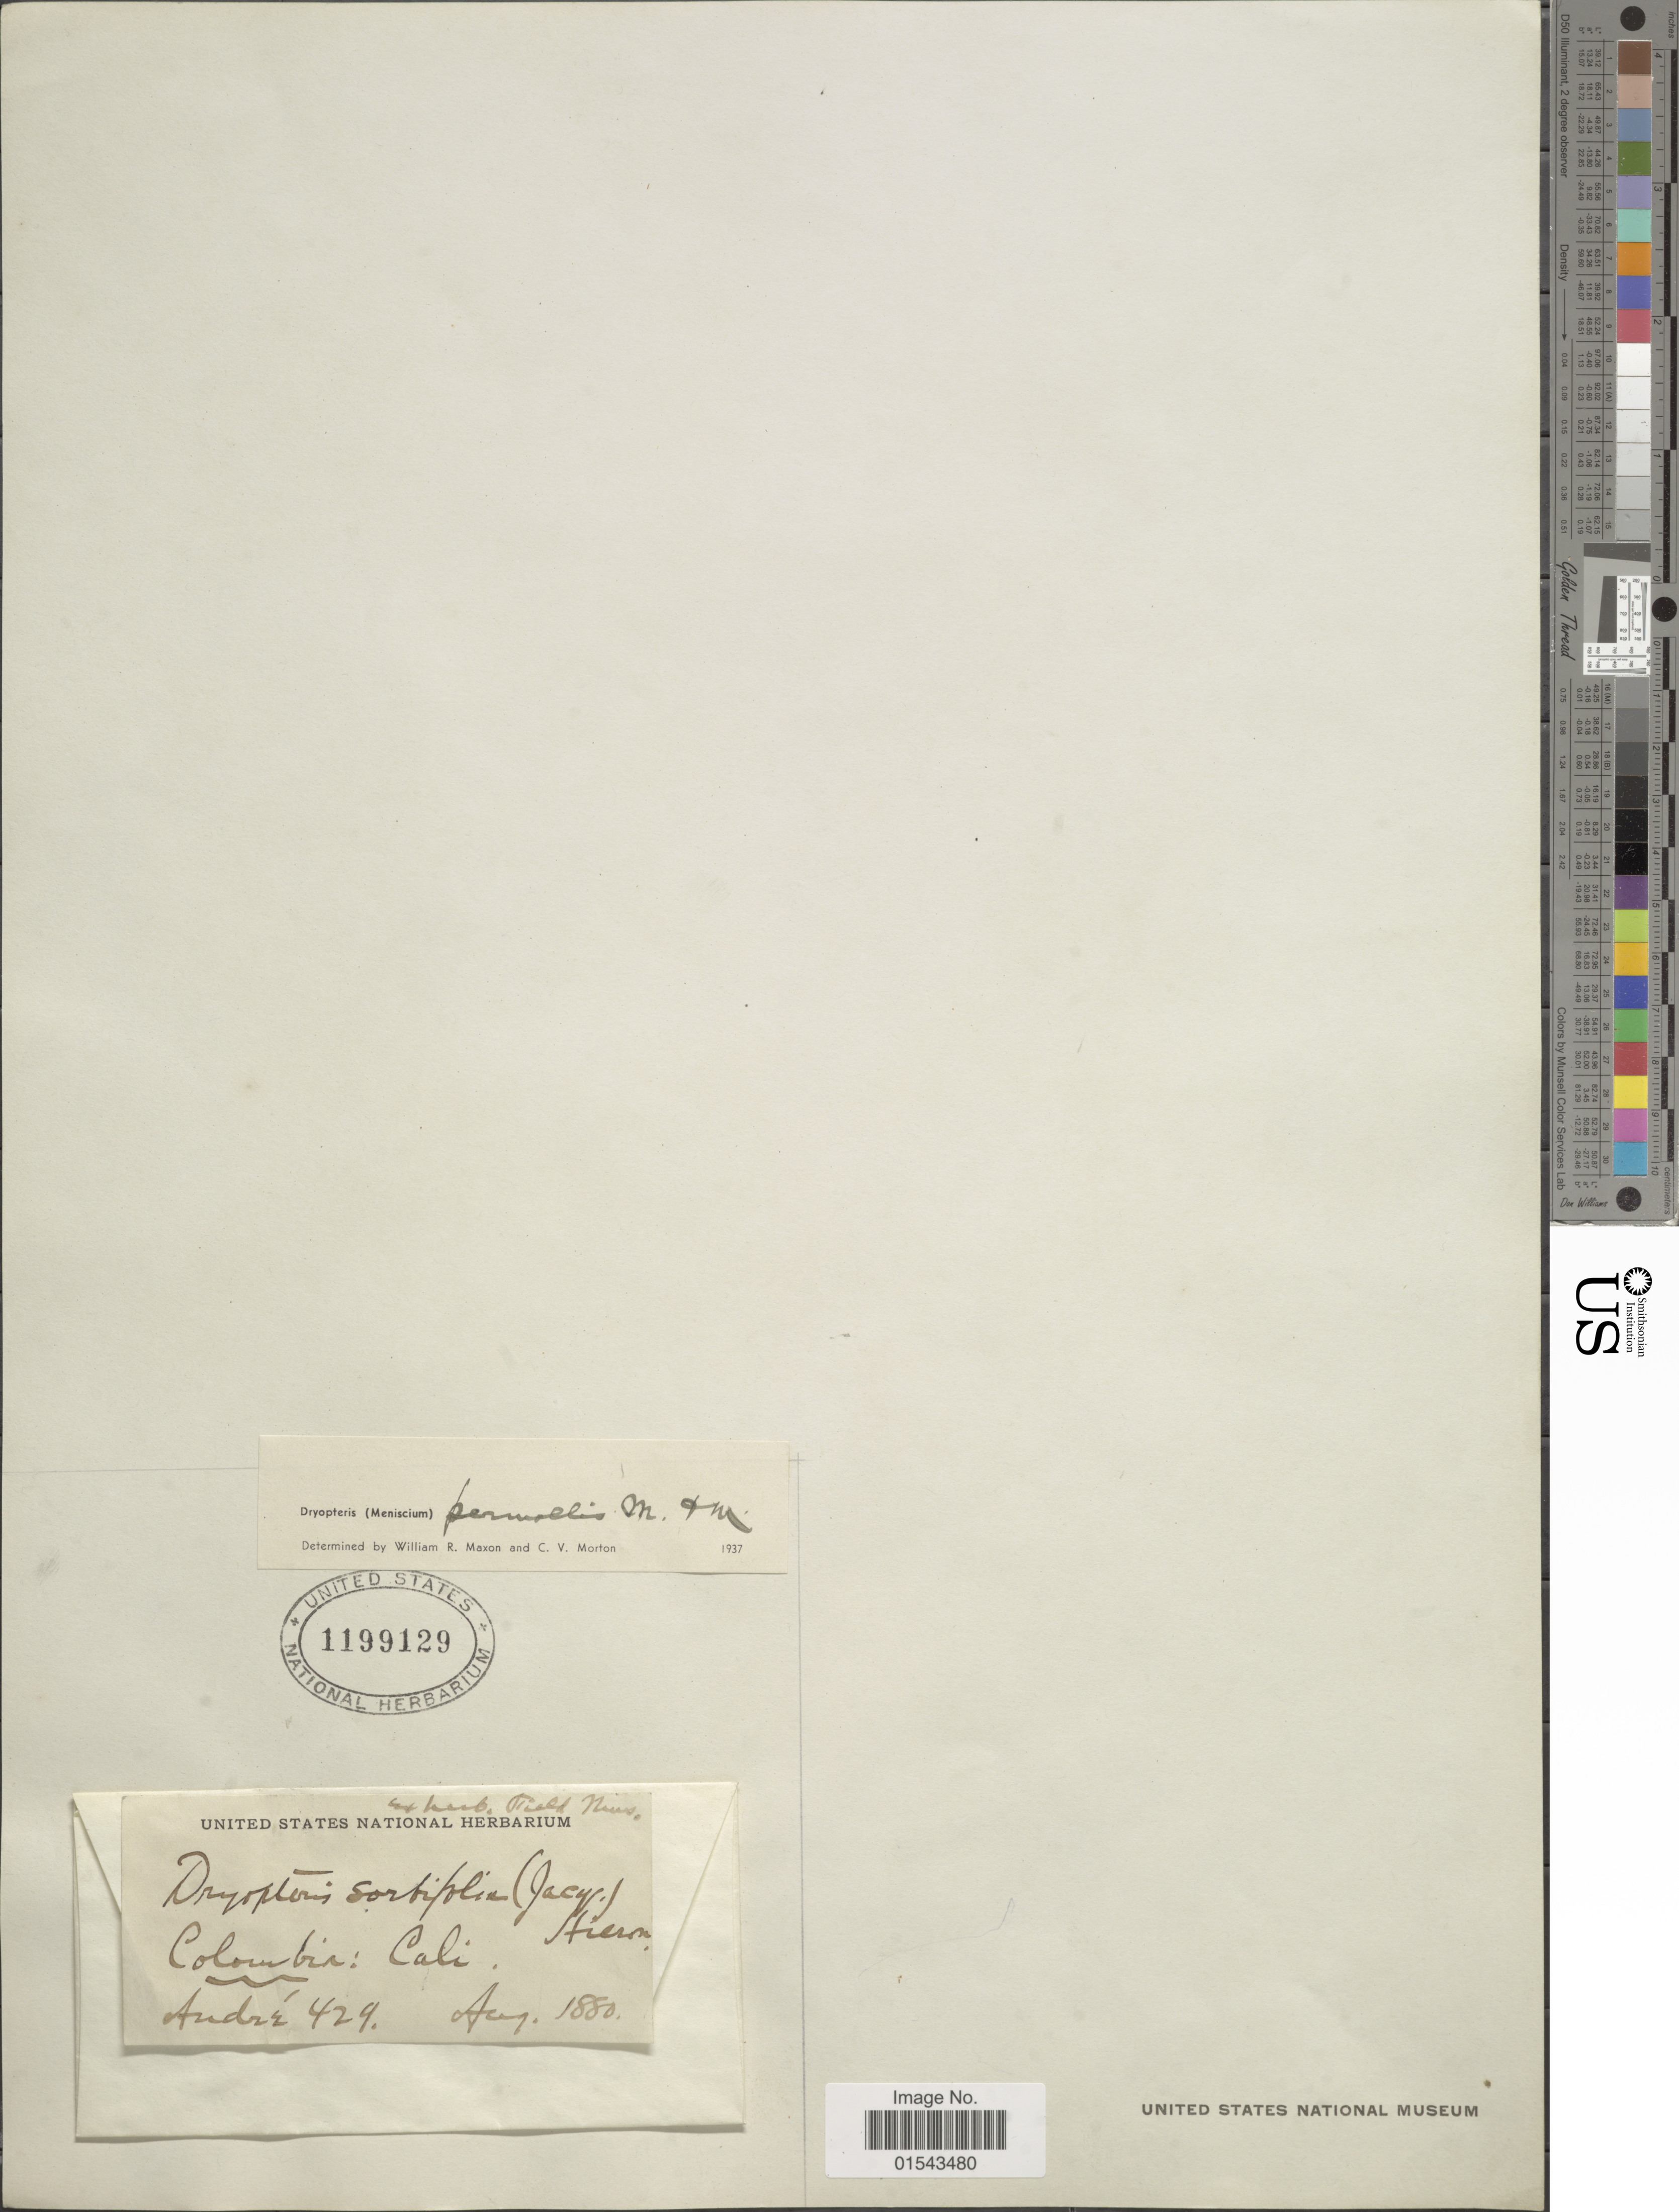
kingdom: Plantae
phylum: Tracheophyta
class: Polypodiopsida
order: Polypodiales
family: Thelypteridaceae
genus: Meniscium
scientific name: Meniscium arborescens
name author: Humb. & Bonpl. ex Willd.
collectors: André, --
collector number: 429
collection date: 1880-08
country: Colombia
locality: Cali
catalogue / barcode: US 1199129